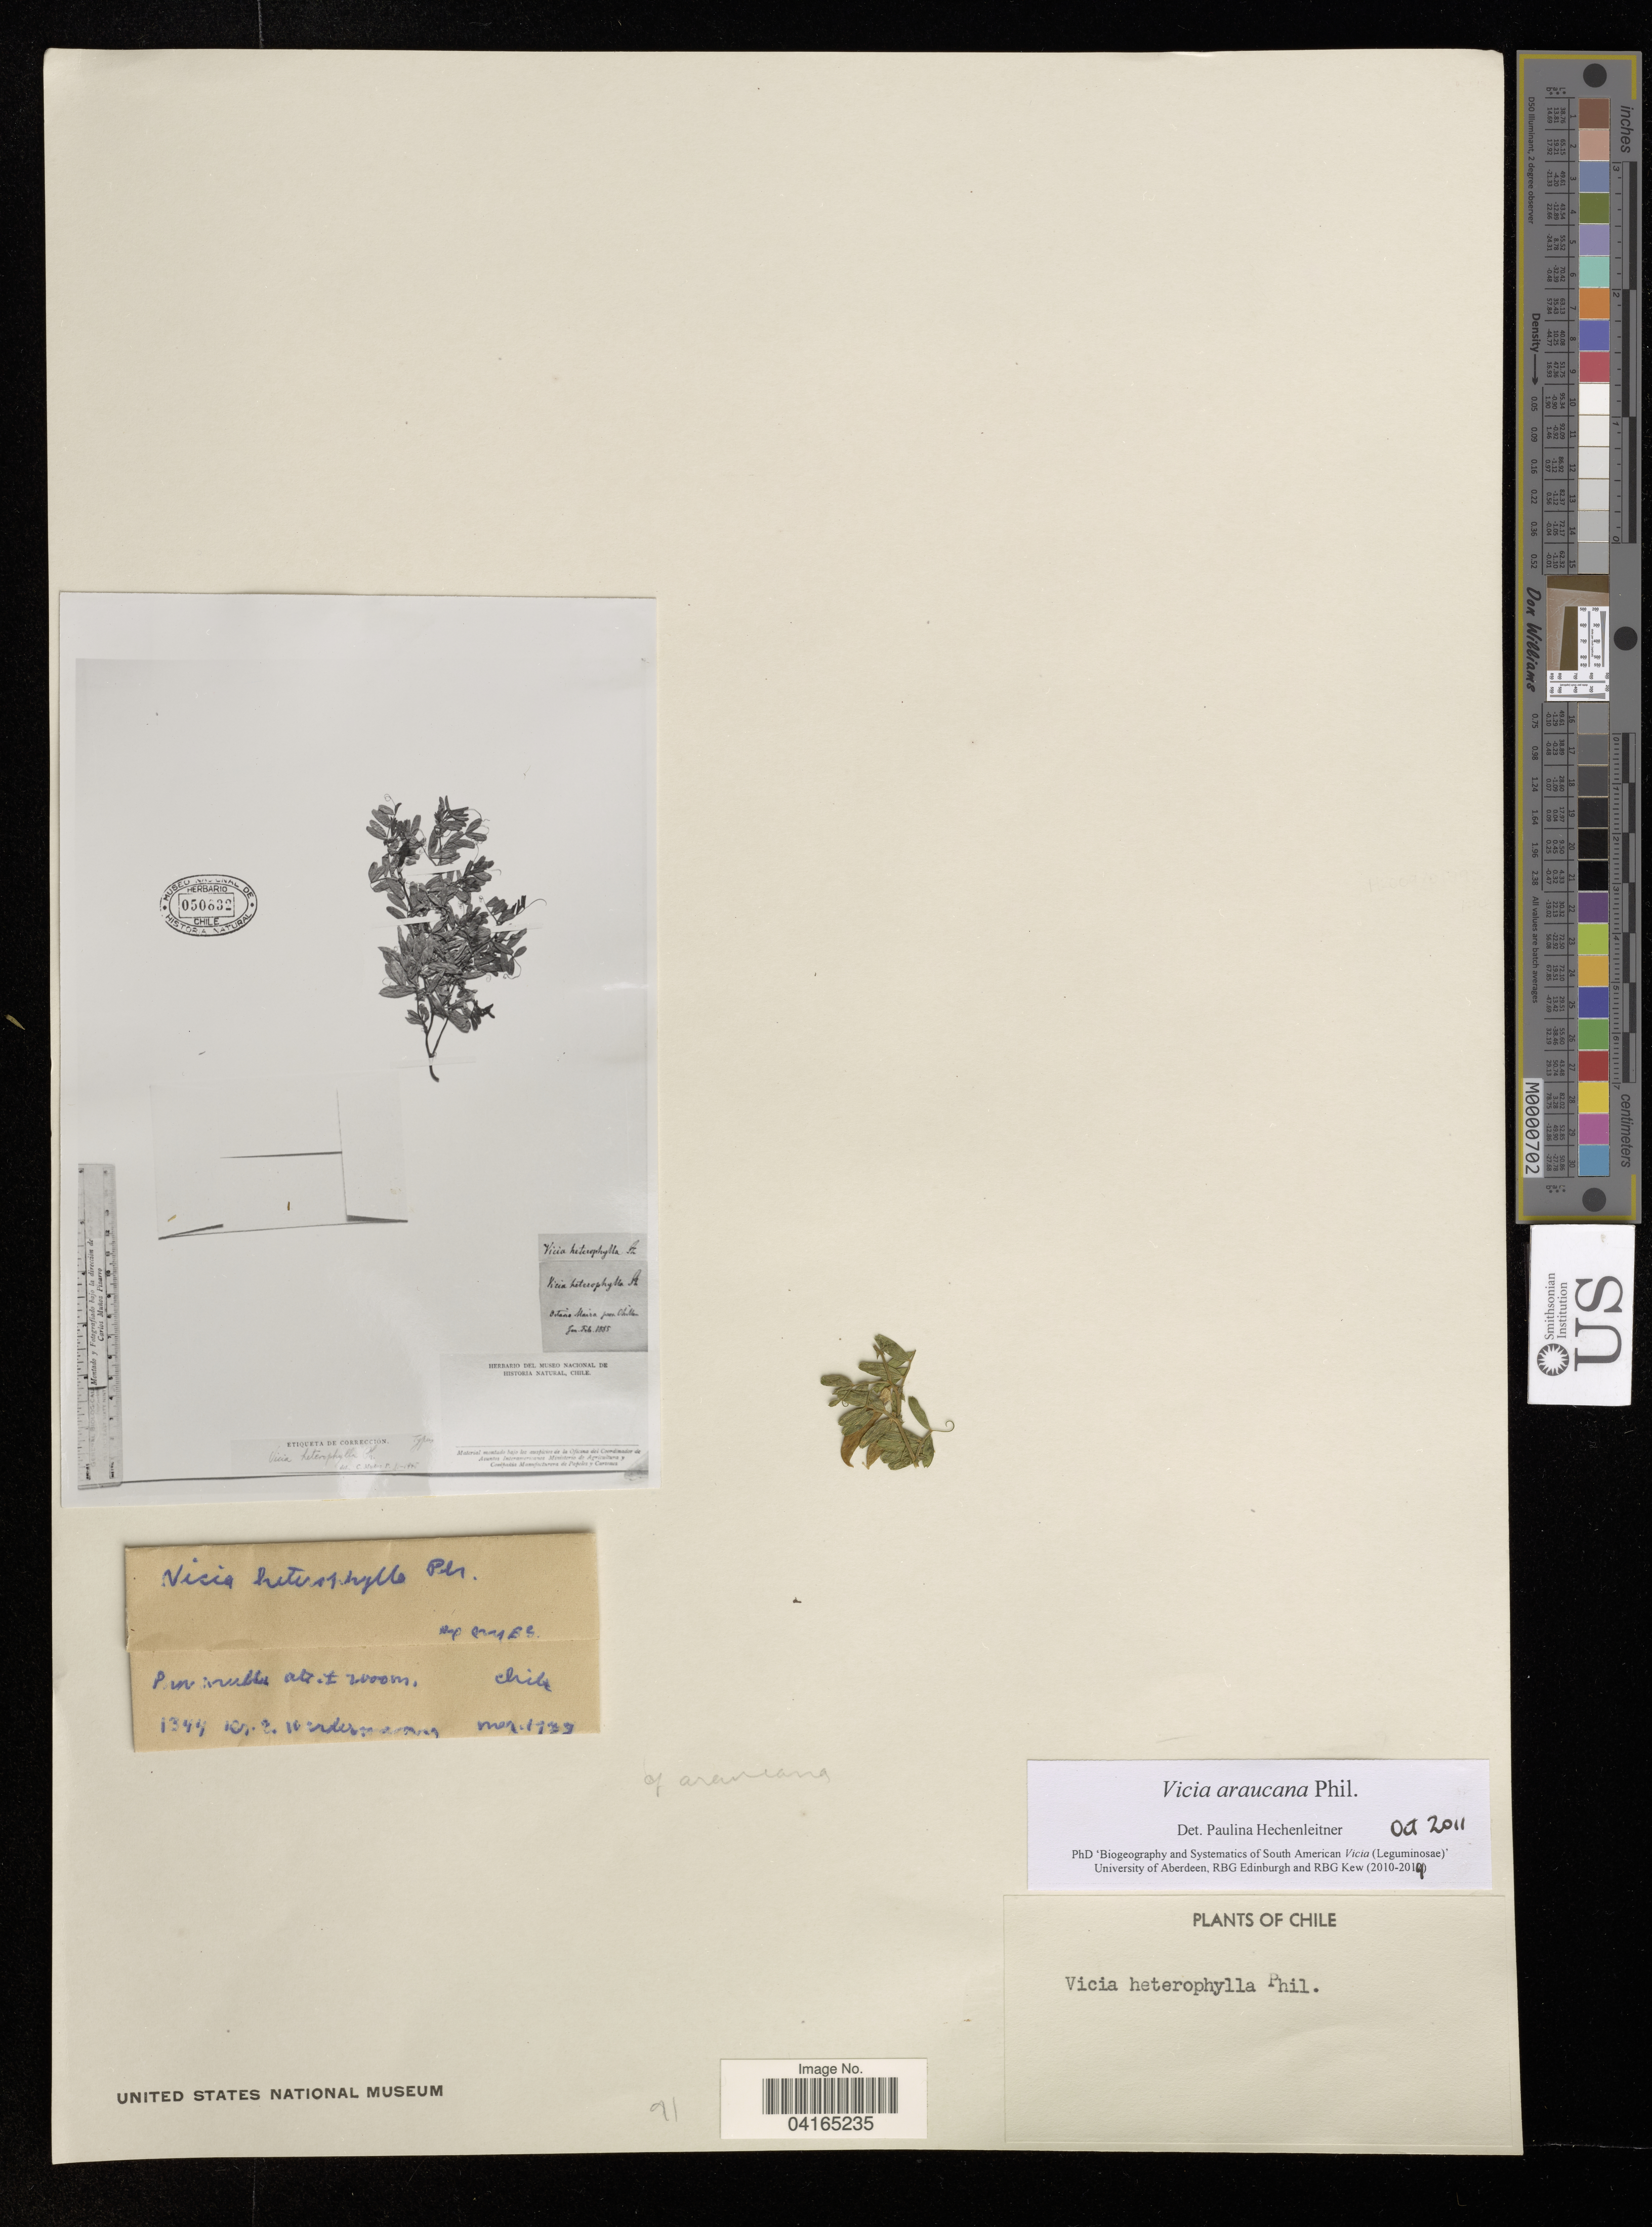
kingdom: Plantae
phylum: Tracheophyta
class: Magnoliopsida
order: Fabales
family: Fabaceae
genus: Vicia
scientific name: Vicia araucana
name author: Phil.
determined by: Hechenleitner, Paulina, RBG Edinburgh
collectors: E. Werdermann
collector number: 1344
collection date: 1929-03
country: Chile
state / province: Bio-Bío (VIII)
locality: Prov. Nuble.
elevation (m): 2000